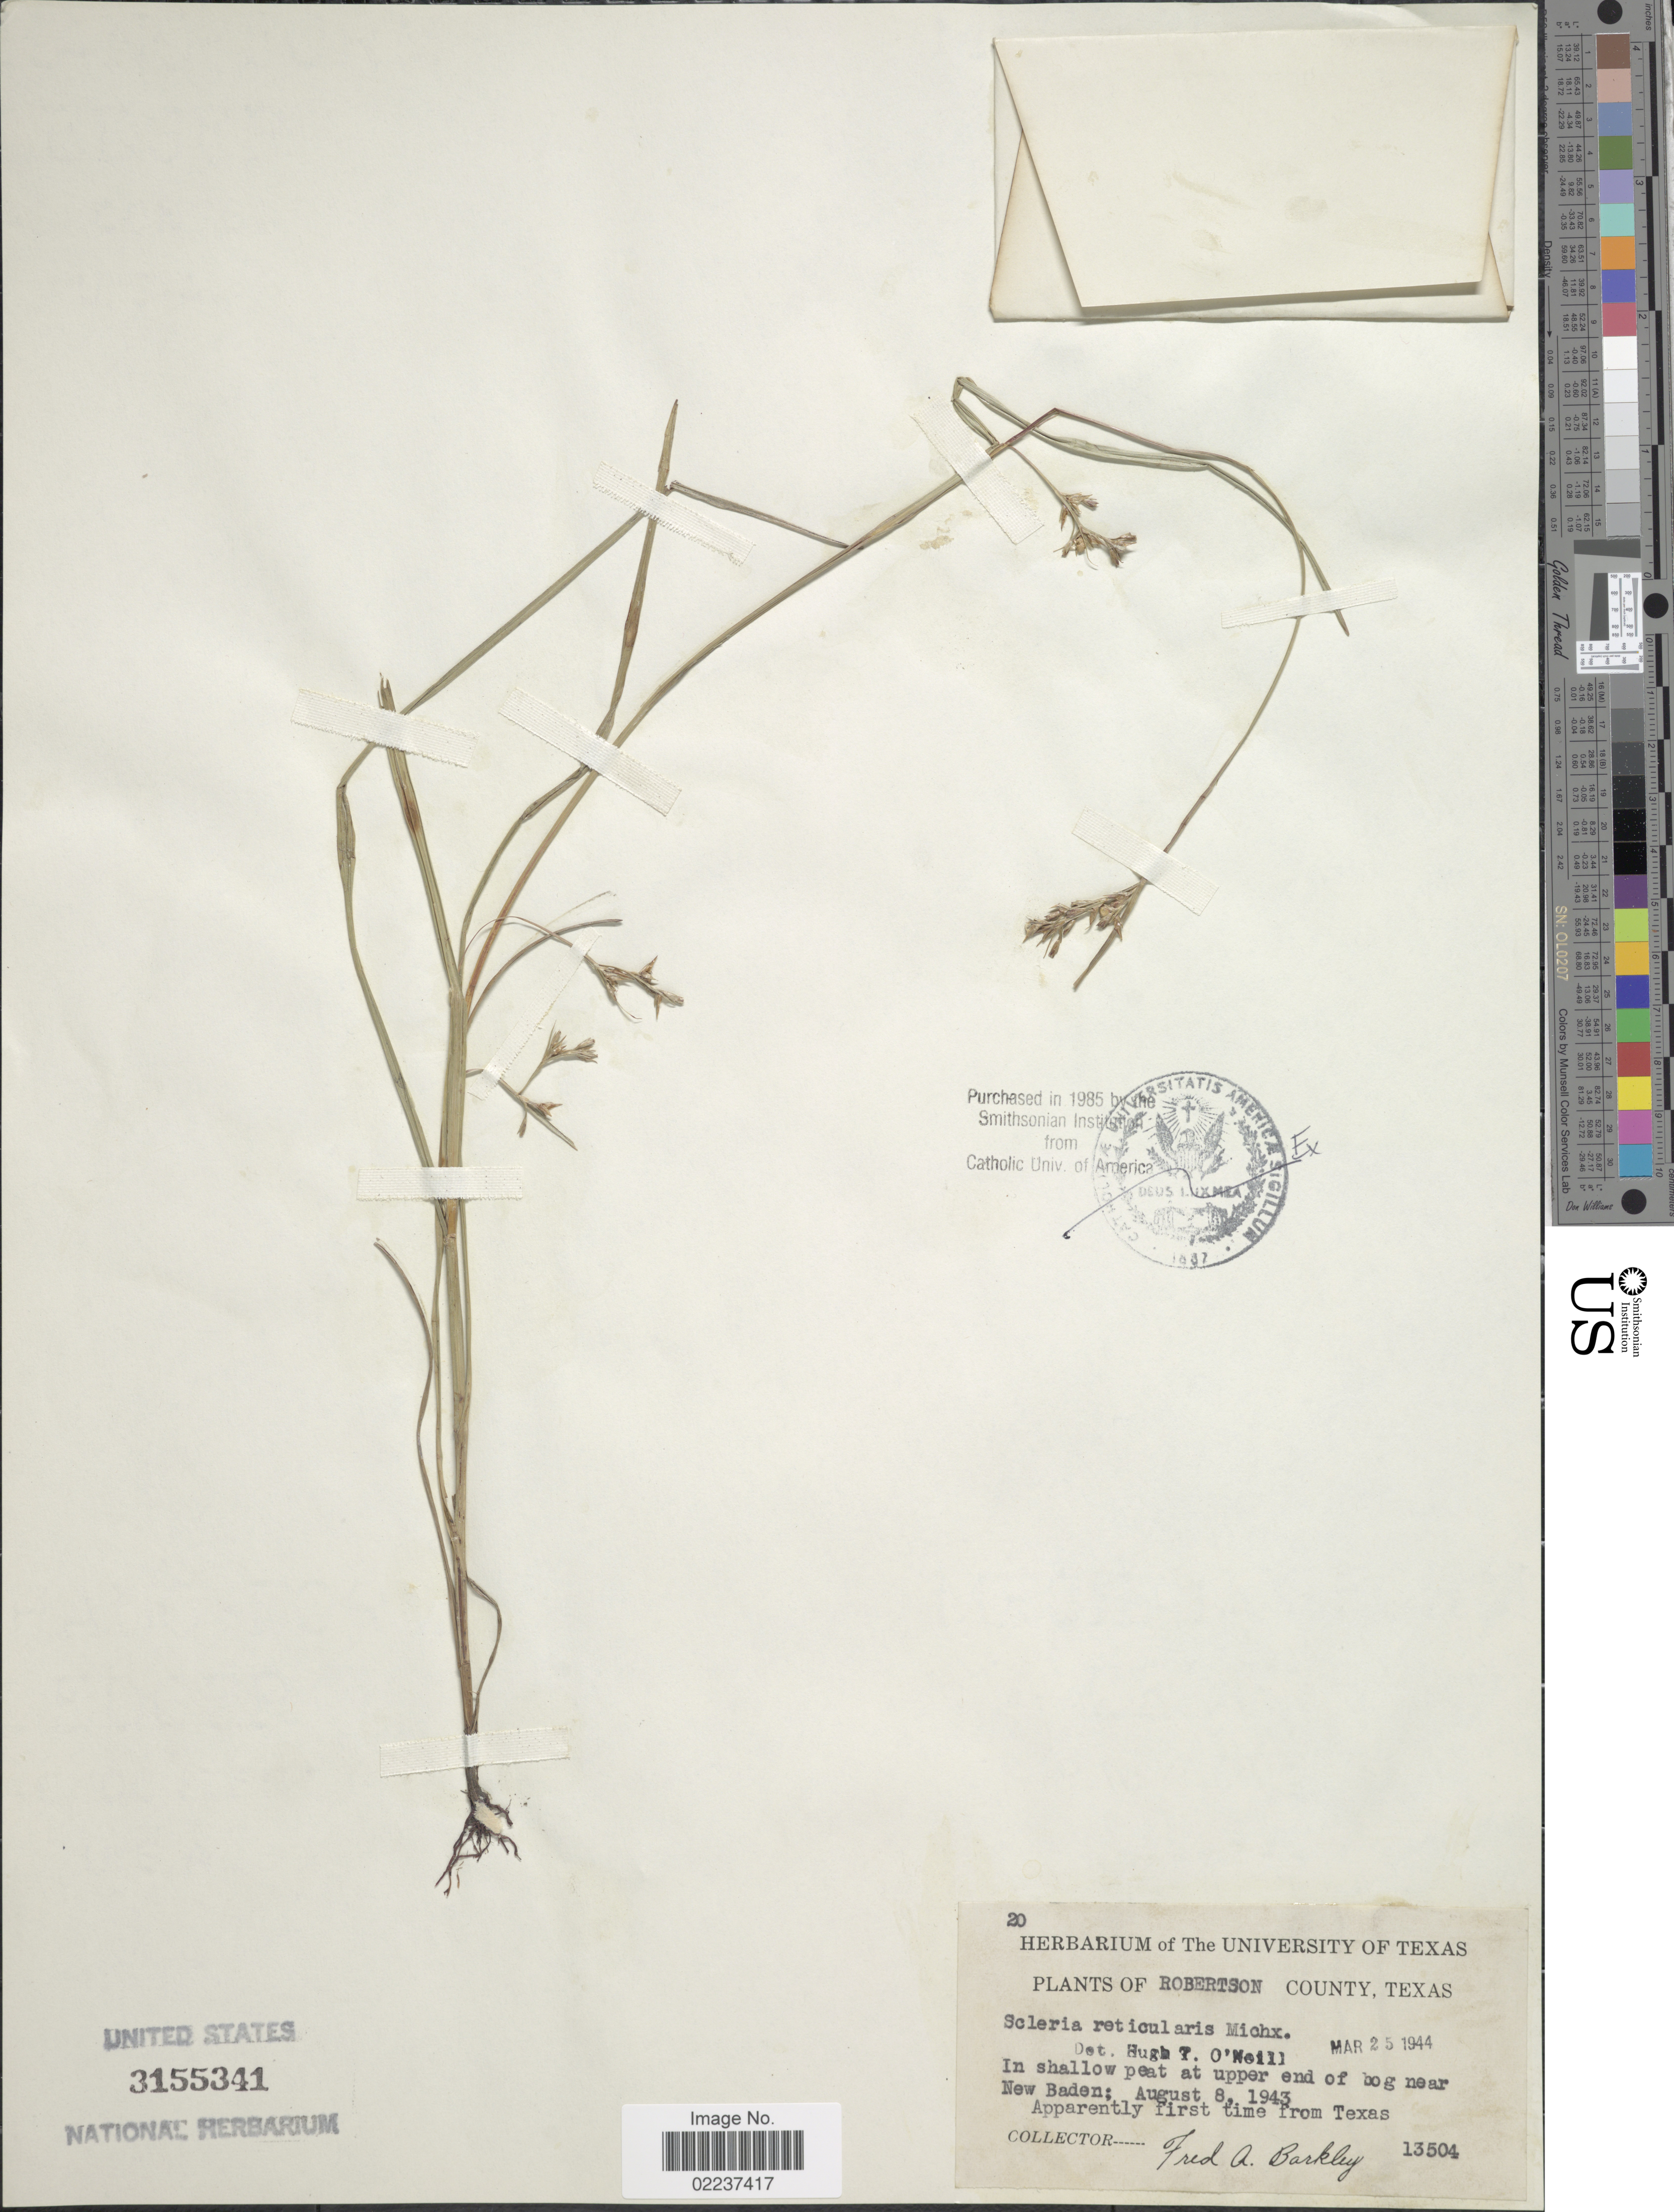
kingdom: Plantae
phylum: Tracheophyta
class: Liliopsida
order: Poales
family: Cyperaceae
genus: Scleria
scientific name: Scleria reticularis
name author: Michx.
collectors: F. A. Barkley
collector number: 13504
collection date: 1943-08-08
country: United States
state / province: Texas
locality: Robertson County, In shallow peat at upper of bog near New Baden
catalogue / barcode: US 3155341